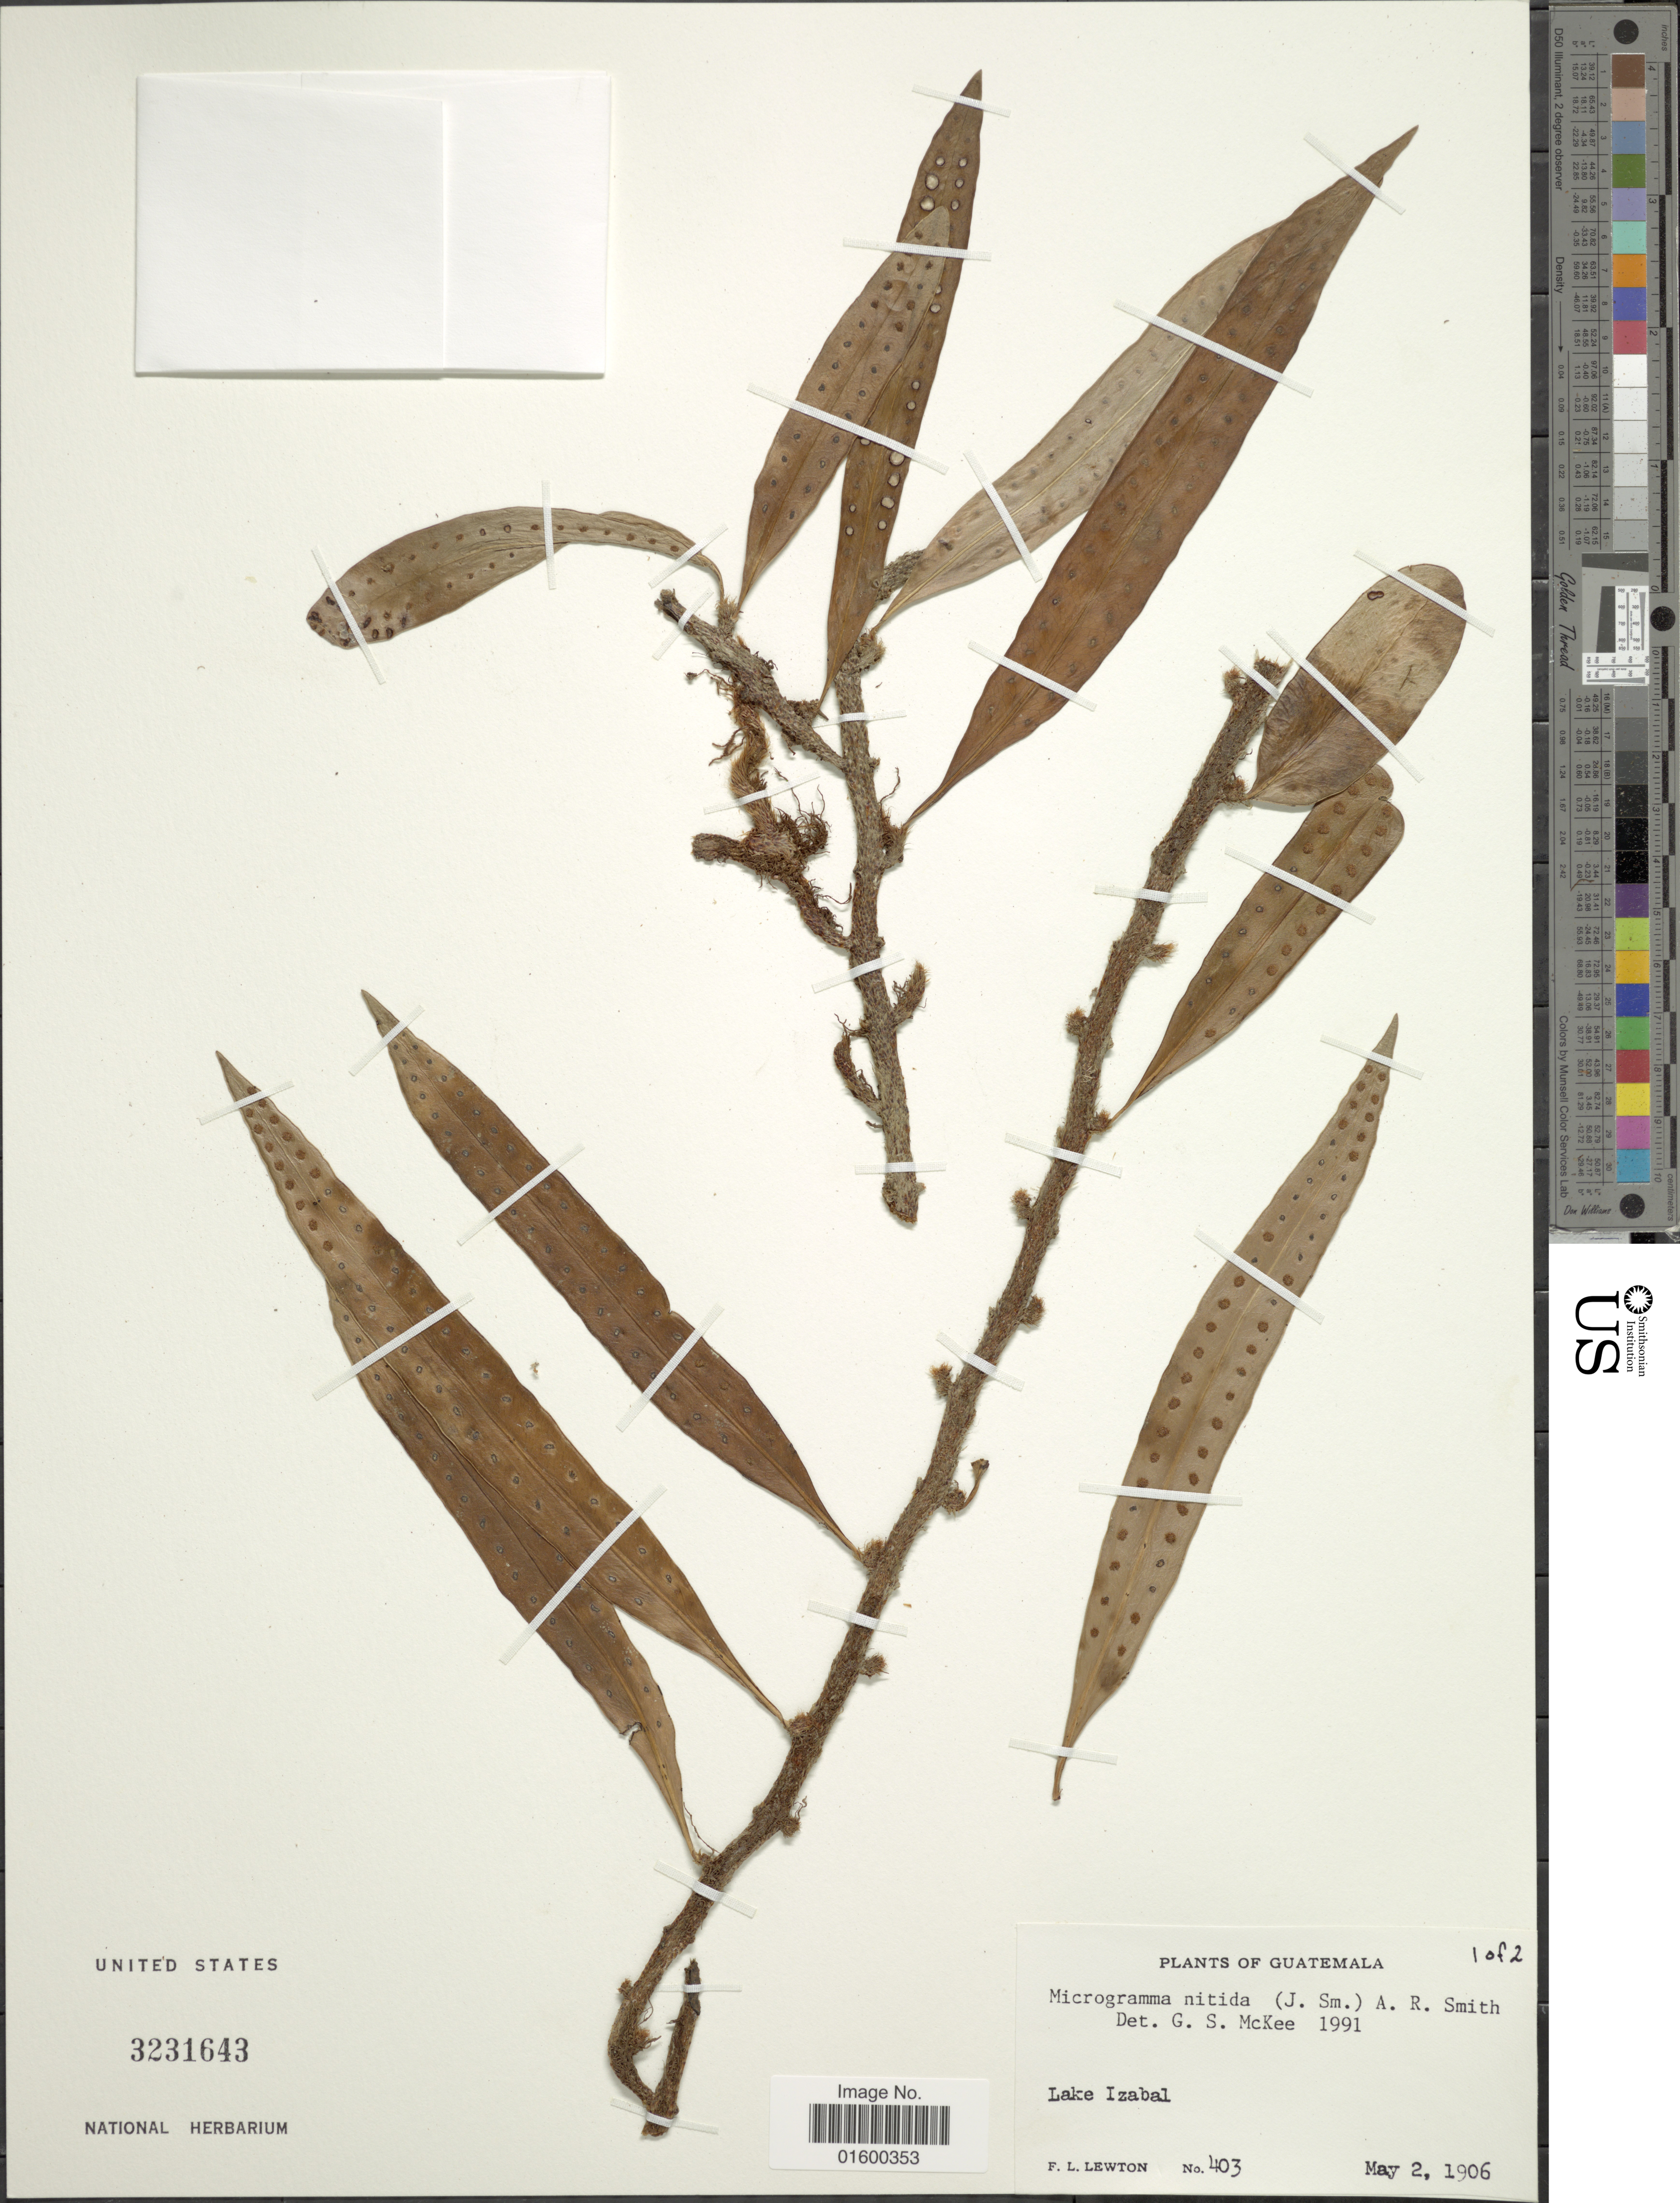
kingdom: Plantae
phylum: Tracheophyta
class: Polypodiopsida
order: Polypodiales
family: Polypodiaceae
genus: Microgramma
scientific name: Microgramma nitida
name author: (J. Sm.) A.R. Sm.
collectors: F. L. Lewton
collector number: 403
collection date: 1906-05-02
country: Guatemala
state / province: Izabal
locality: Lake Izabal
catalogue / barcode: US 3231643